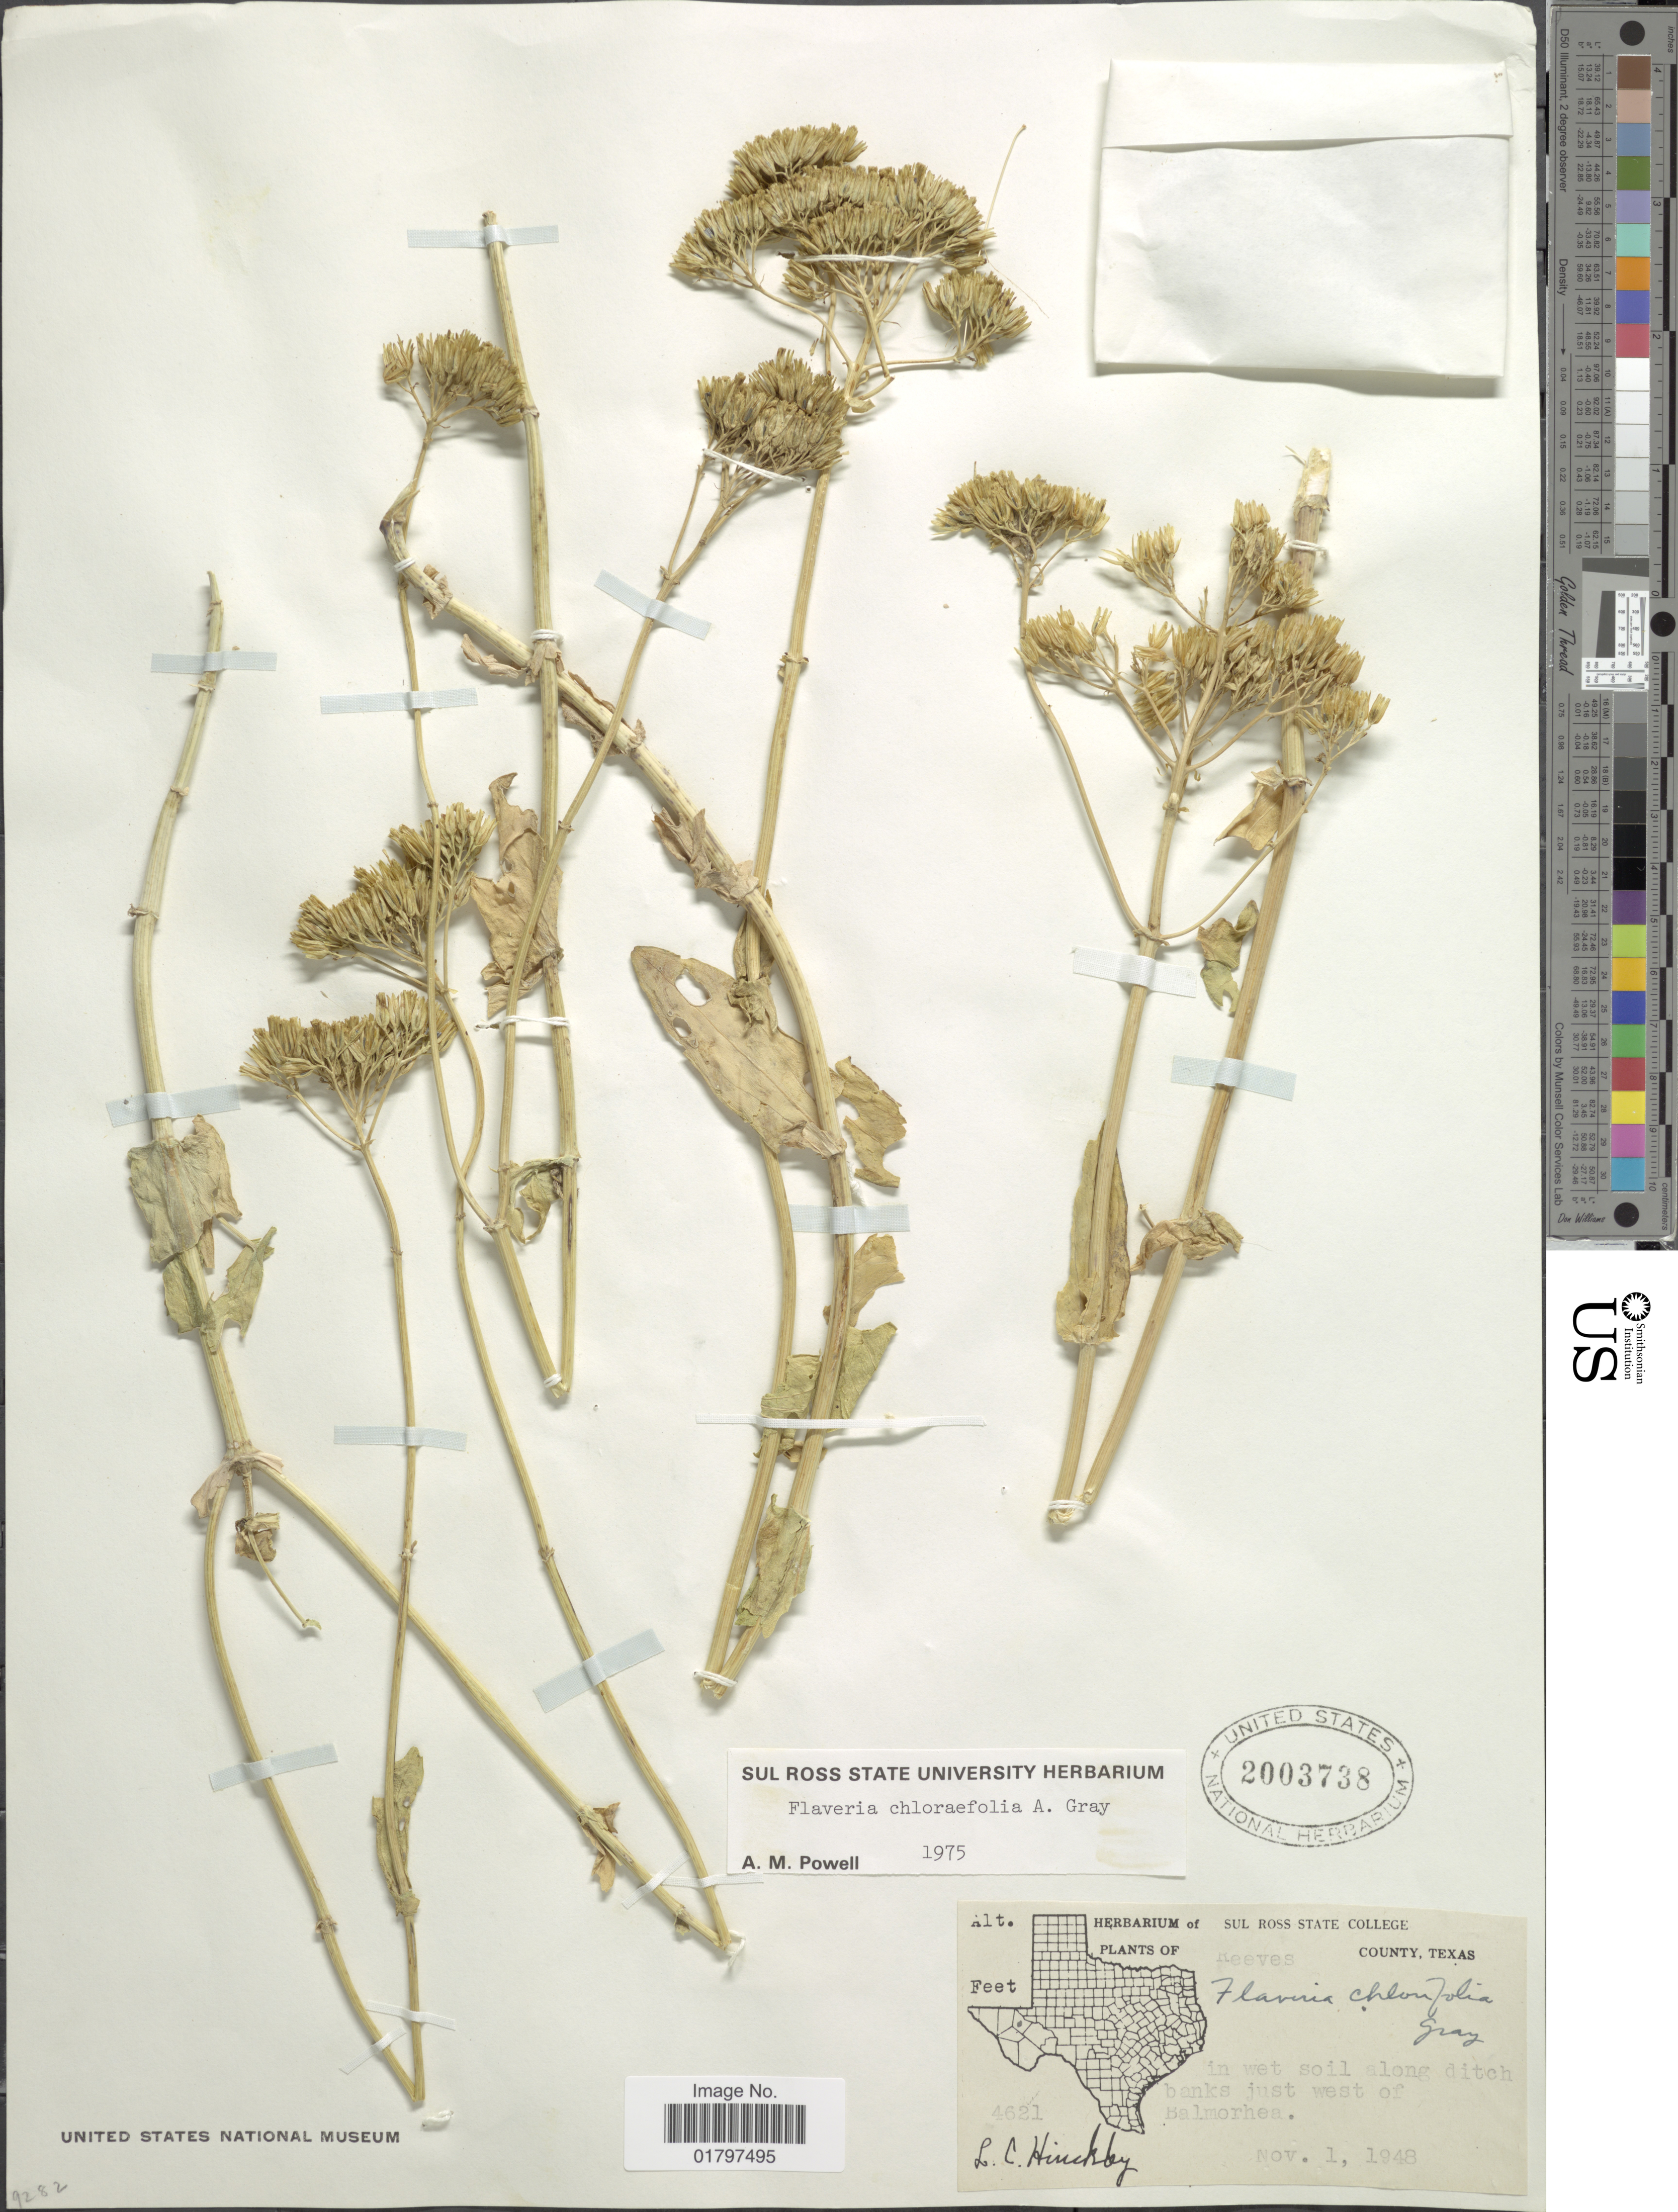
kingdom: Plantae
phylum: Tracheophyta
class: Magnoliopsida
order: Asterales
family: Asteraceae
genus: Flaveria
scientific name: Flaveria chloraefolia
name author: A. Gray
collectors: L. Hinckley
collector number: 4621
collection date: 1948-11-01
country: United States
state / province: Texas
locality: Reeves County. In wet soil along ditch banks just west of Balmorhea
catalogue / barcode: US 2003738